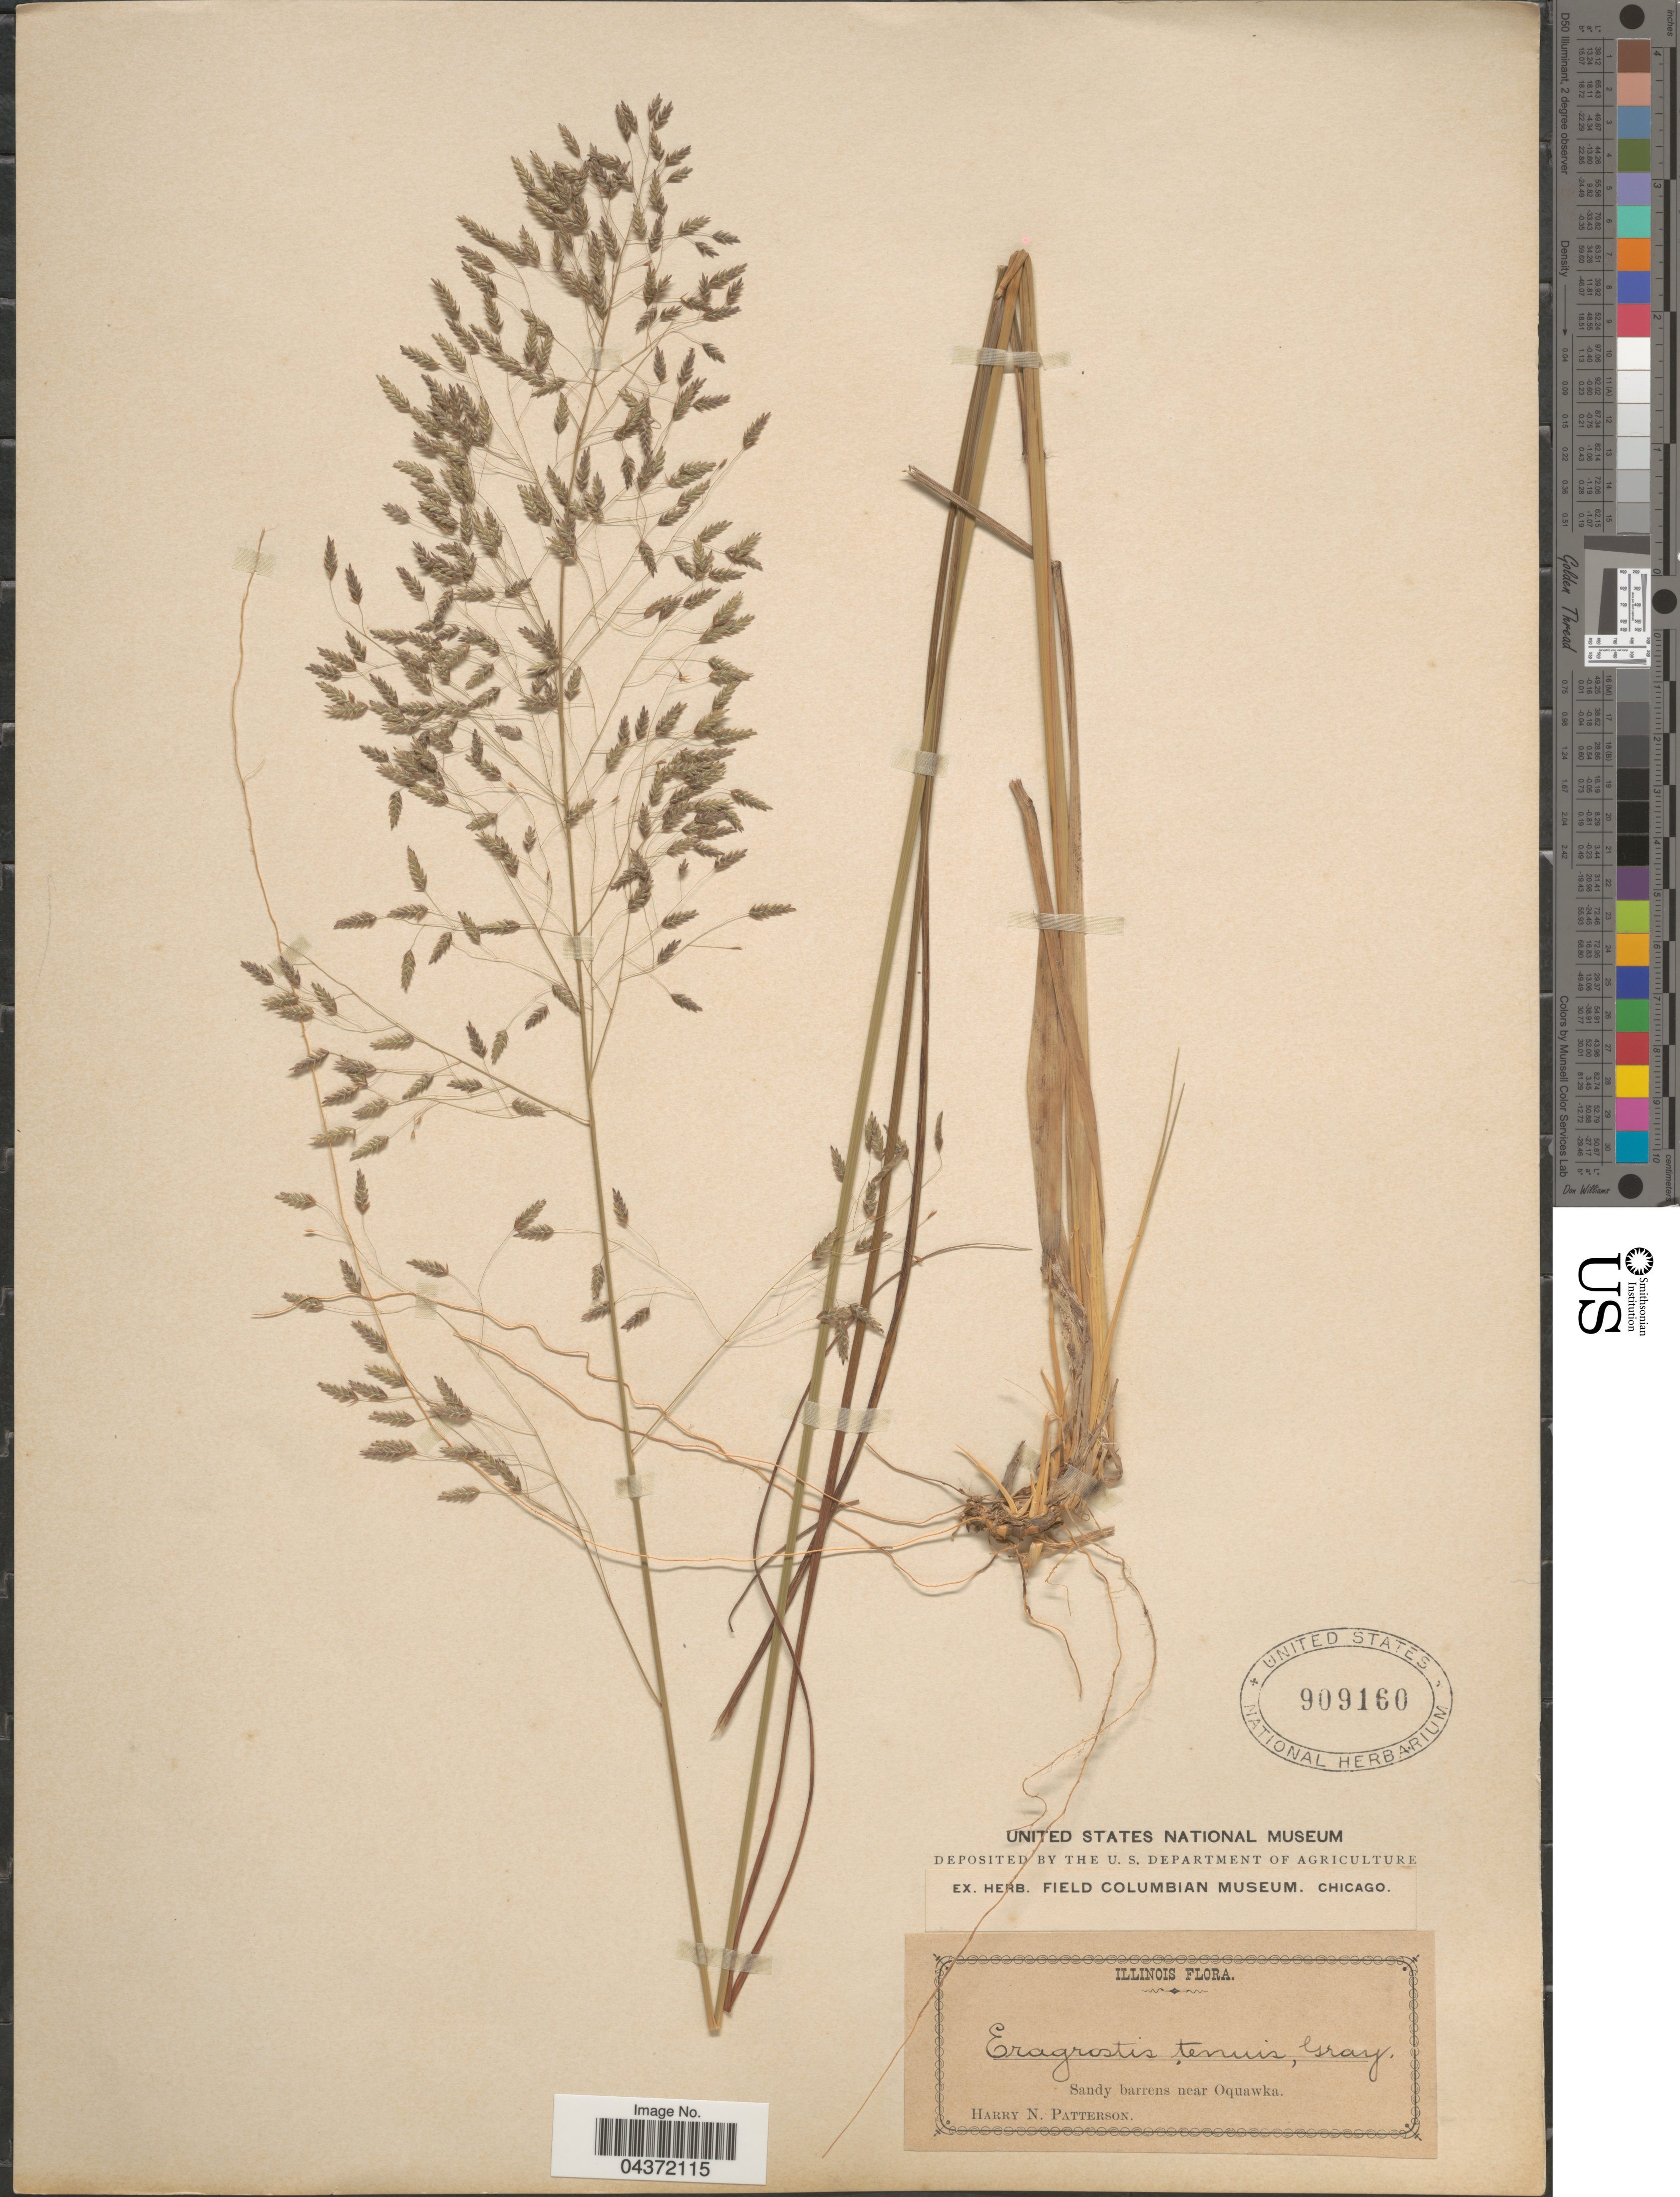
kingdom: Plantae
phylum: Tracheophyta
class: Liliopsida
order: Poales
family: Poaceae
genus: Eragrostis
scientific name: Eragrostis trichodes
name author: (Nutt.) Alph. Wood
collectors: H. N. Patterson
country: United States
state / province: Illinois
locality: Sandy barrens near Oquawka.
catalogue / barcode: US 909160